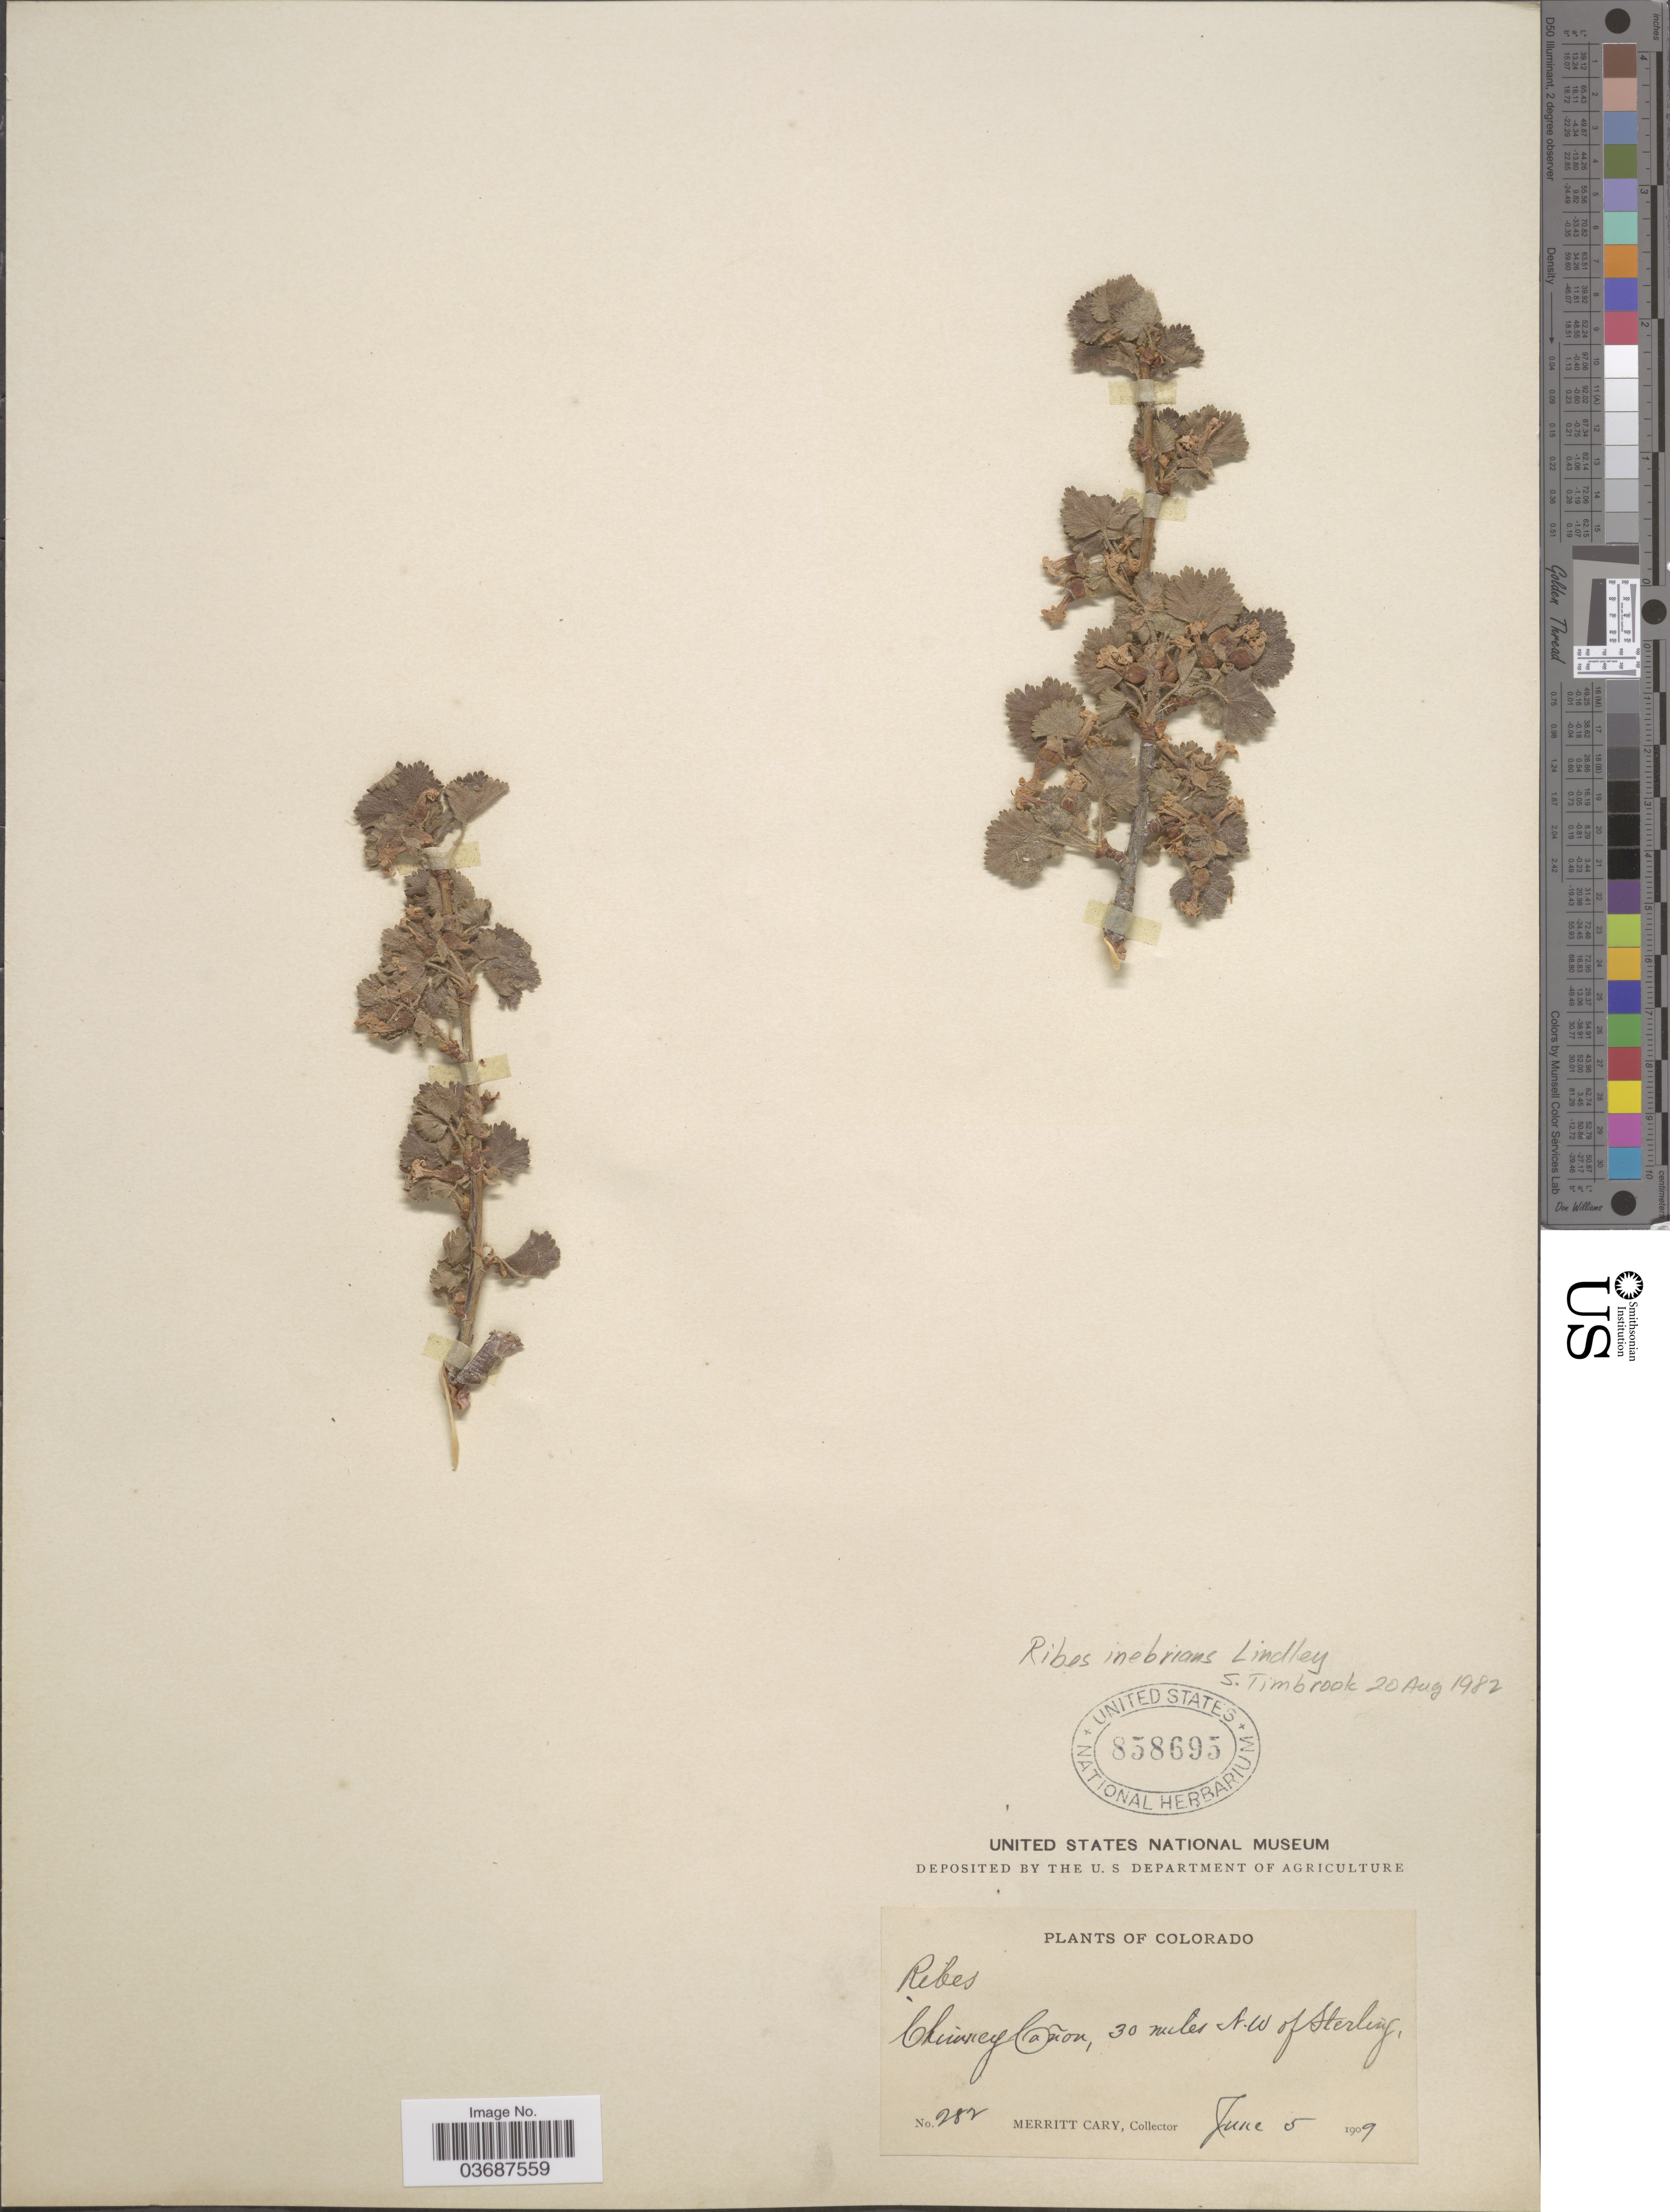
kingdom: Plantae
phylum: Tracheophyta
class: Magnoliopsida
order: Saxifragales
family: Grossulariaceae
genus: Ribes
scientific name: Ribes inebrians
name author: Lindl.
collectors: M. Cary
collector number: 282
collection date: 1909-06-05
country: United States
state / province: Colorado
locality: Chinney Cañon, 30 miles N.W of Sterling.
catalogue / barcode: US 858695